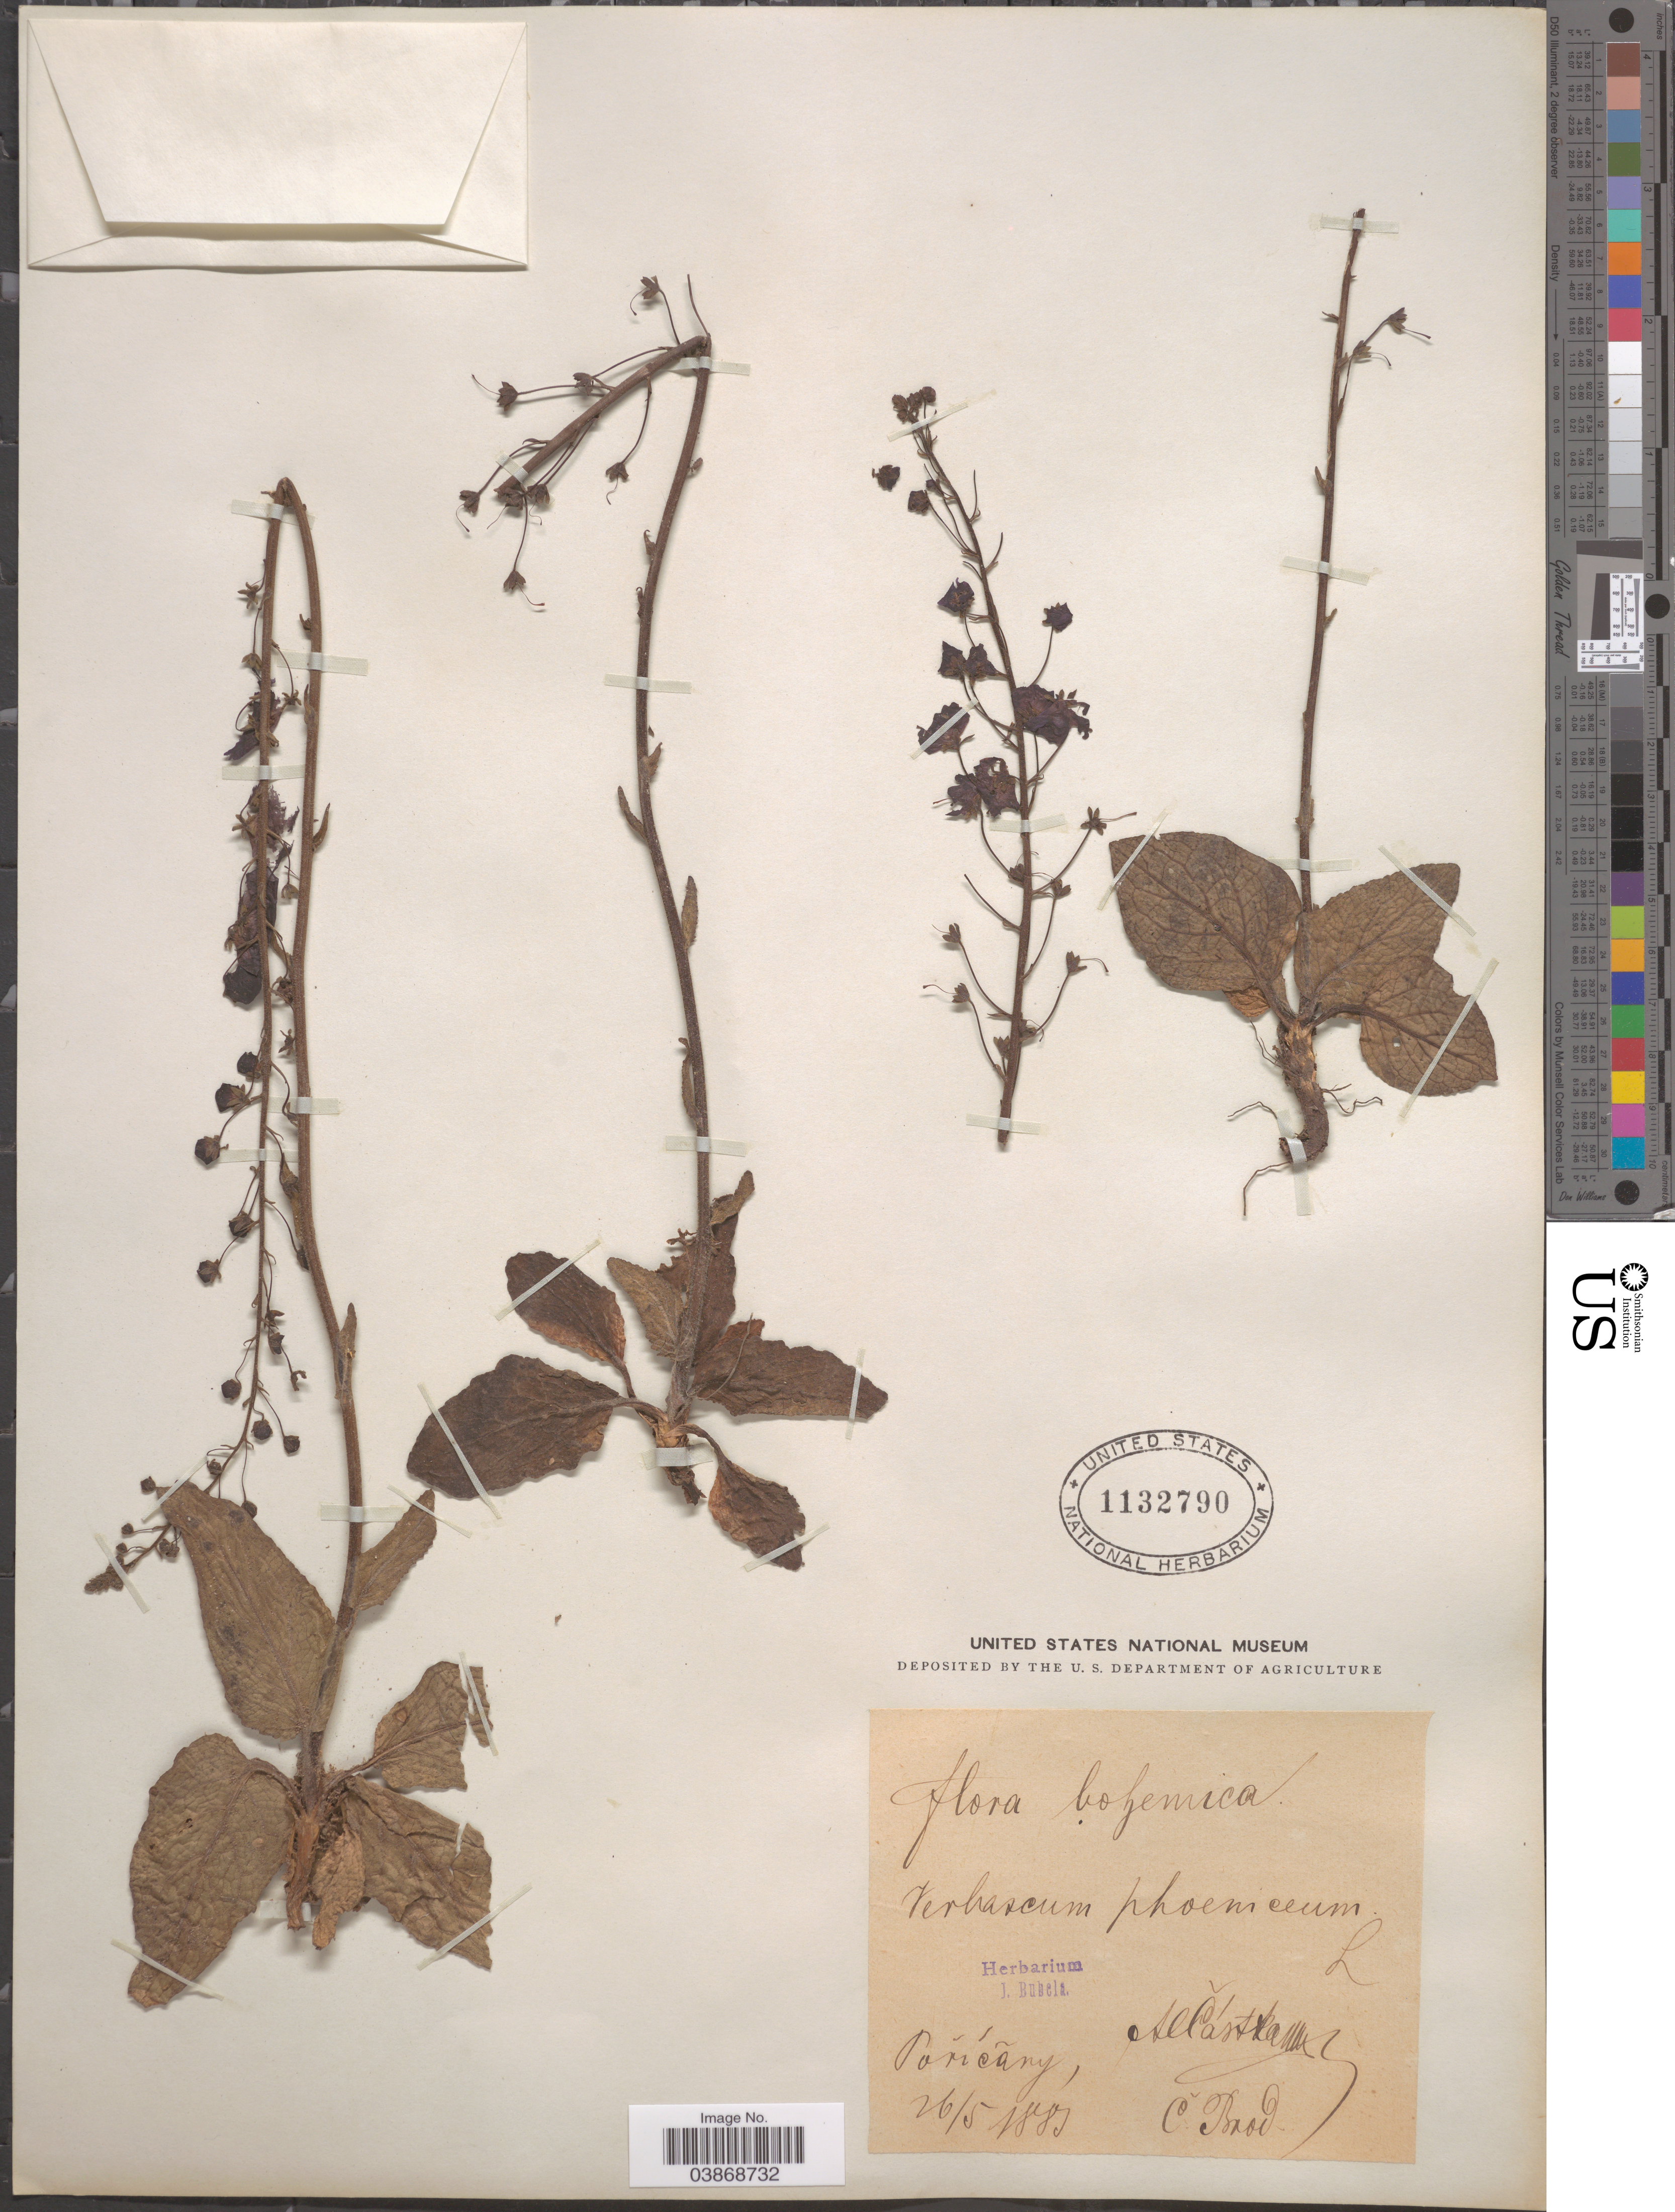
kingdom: Plantae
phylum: Tracheophyta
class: Magnoliopsida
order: Lamiales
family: Scrophulariaceae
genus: Verbascum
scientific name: Verbascum phoeniceum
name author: L.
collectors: C. Brod.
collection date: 1881-05-26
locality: Alcástrama. [interpreted]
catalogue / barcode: US 1132790